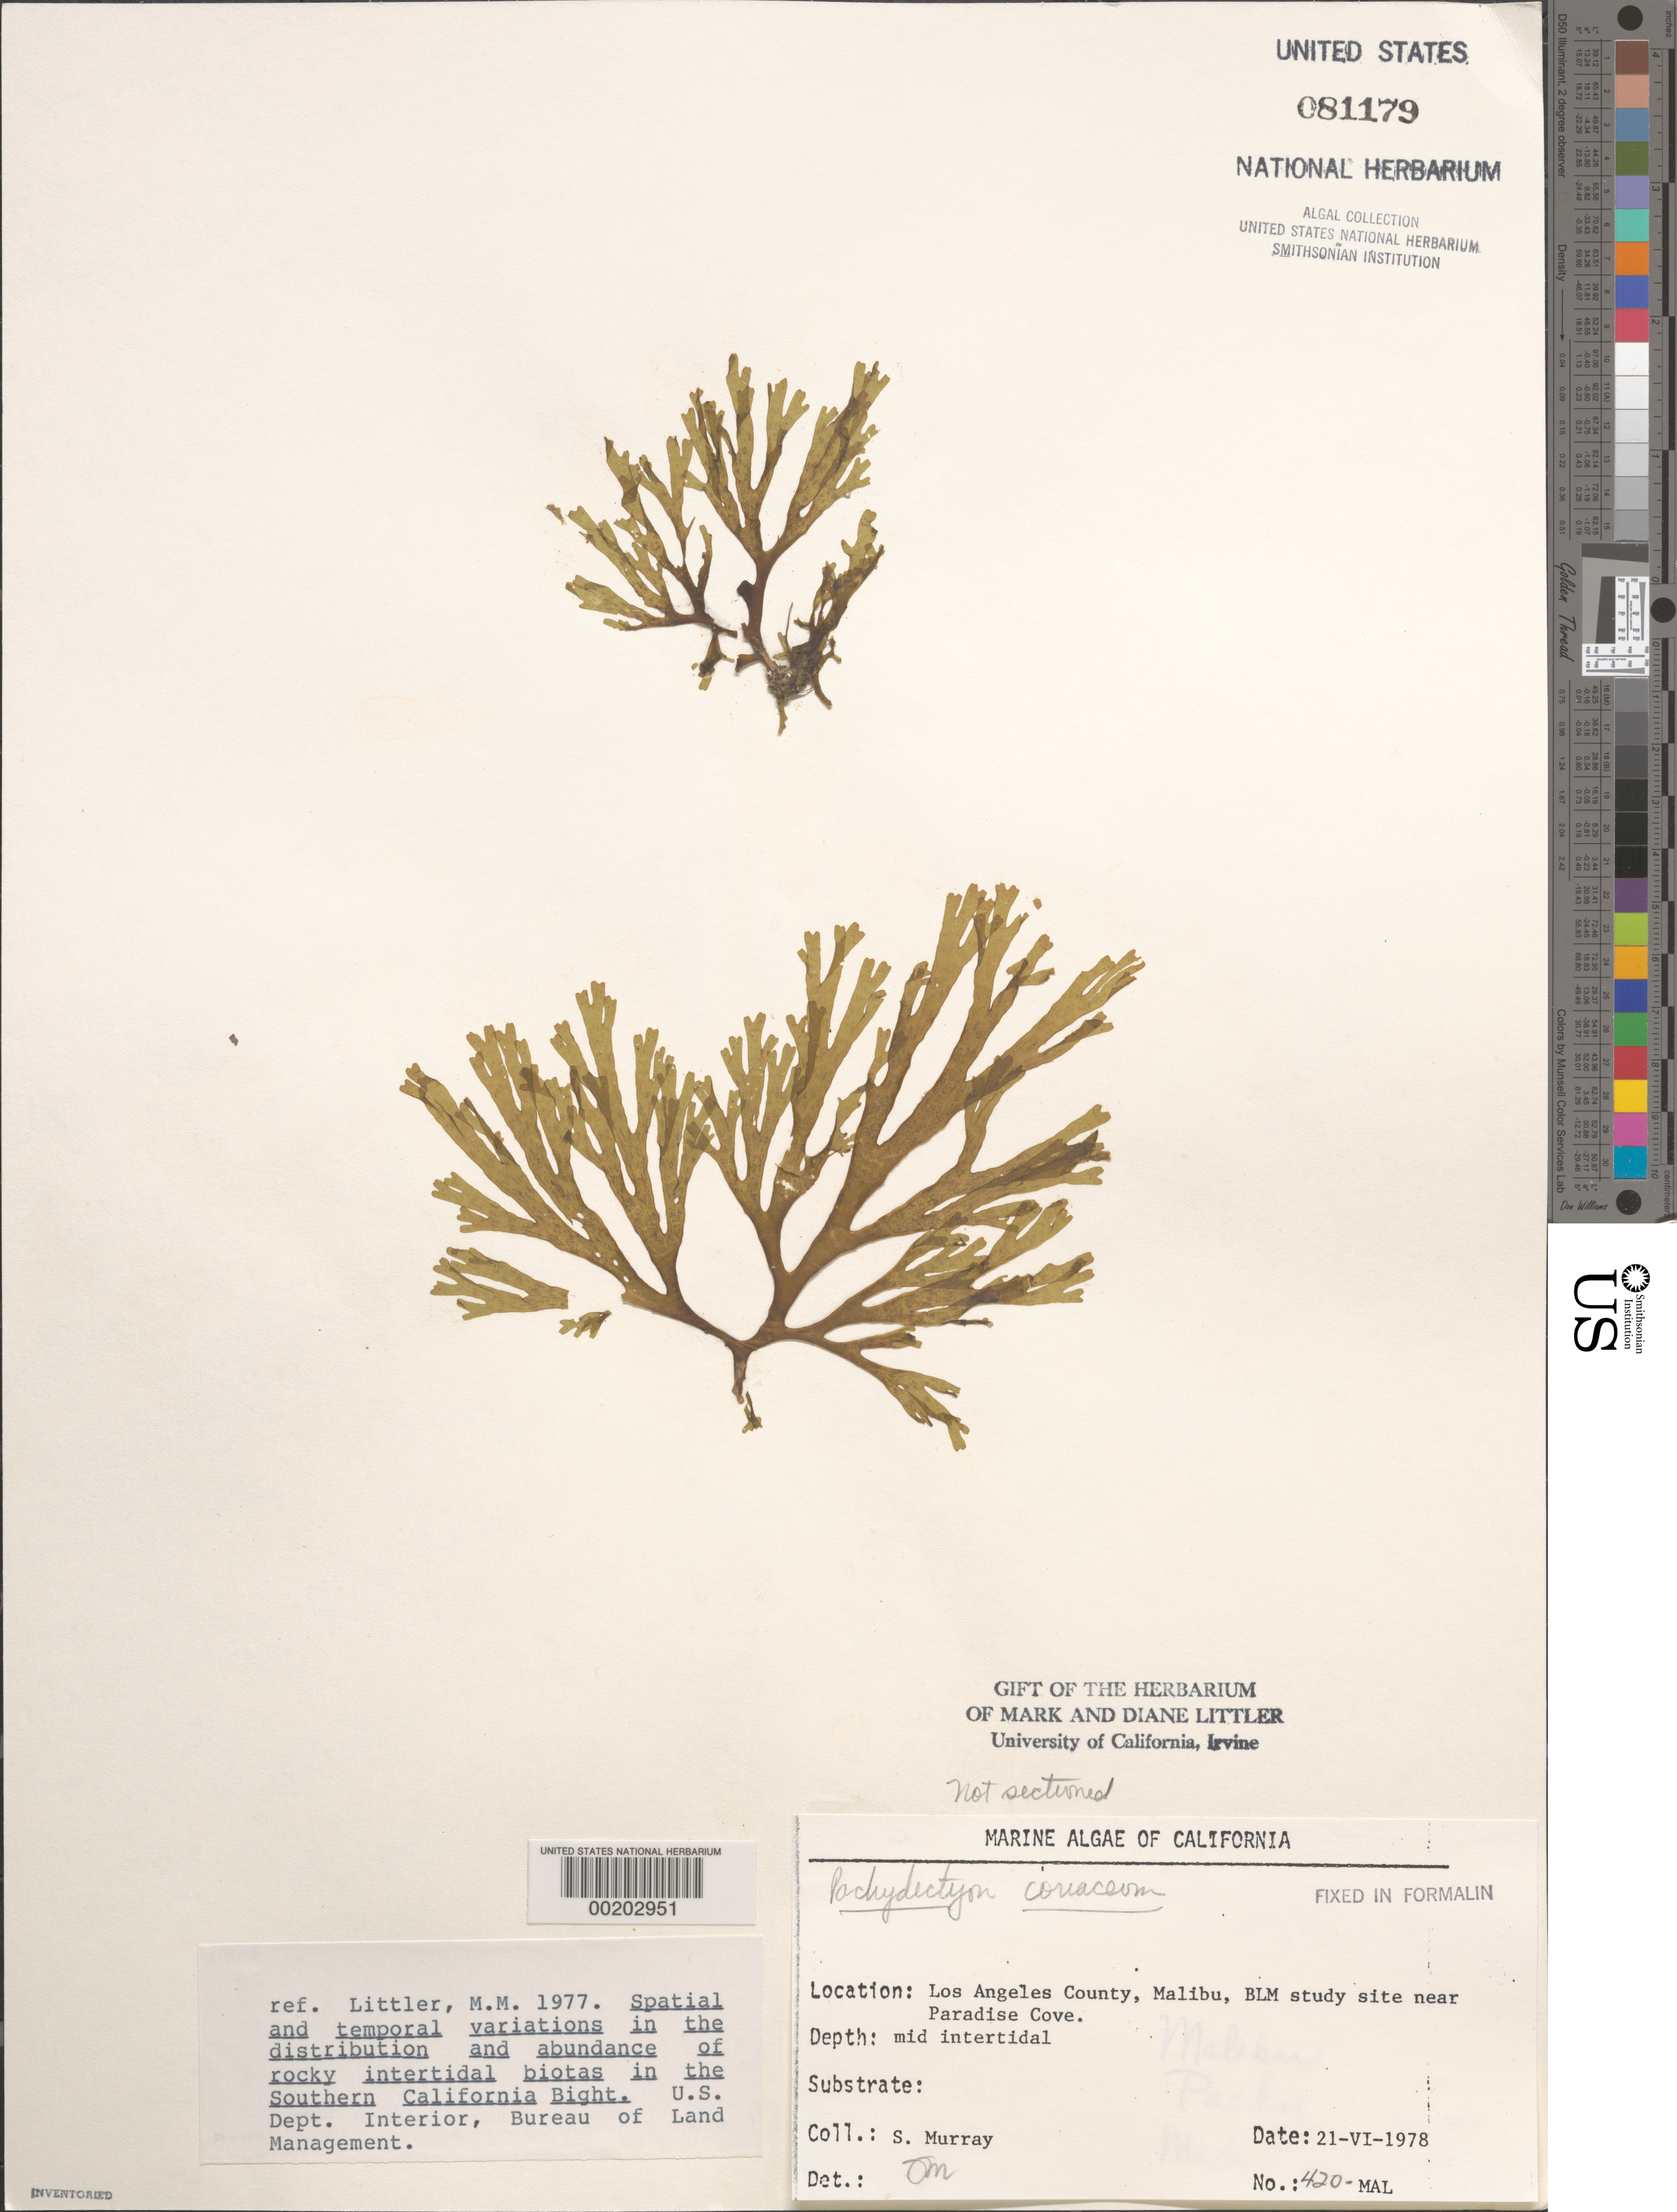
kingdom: Chromista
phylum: Ochrophyta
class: Phaeophyceae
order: Dictyotales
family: Dictyotaceae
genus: Pachydictyon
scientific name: Pachydictyon coriaceum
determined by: Murray, S. N.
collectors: S. N. Murray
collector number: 420-MAL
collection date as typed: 21 Jun 1978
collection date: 1978-06-21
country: United States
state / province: California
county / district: Los Angeles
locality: Malibu, near Paradise Cove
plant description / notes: BLM-SOCALBIGHT Rocky Intertidal Survey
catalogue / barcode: US 81179